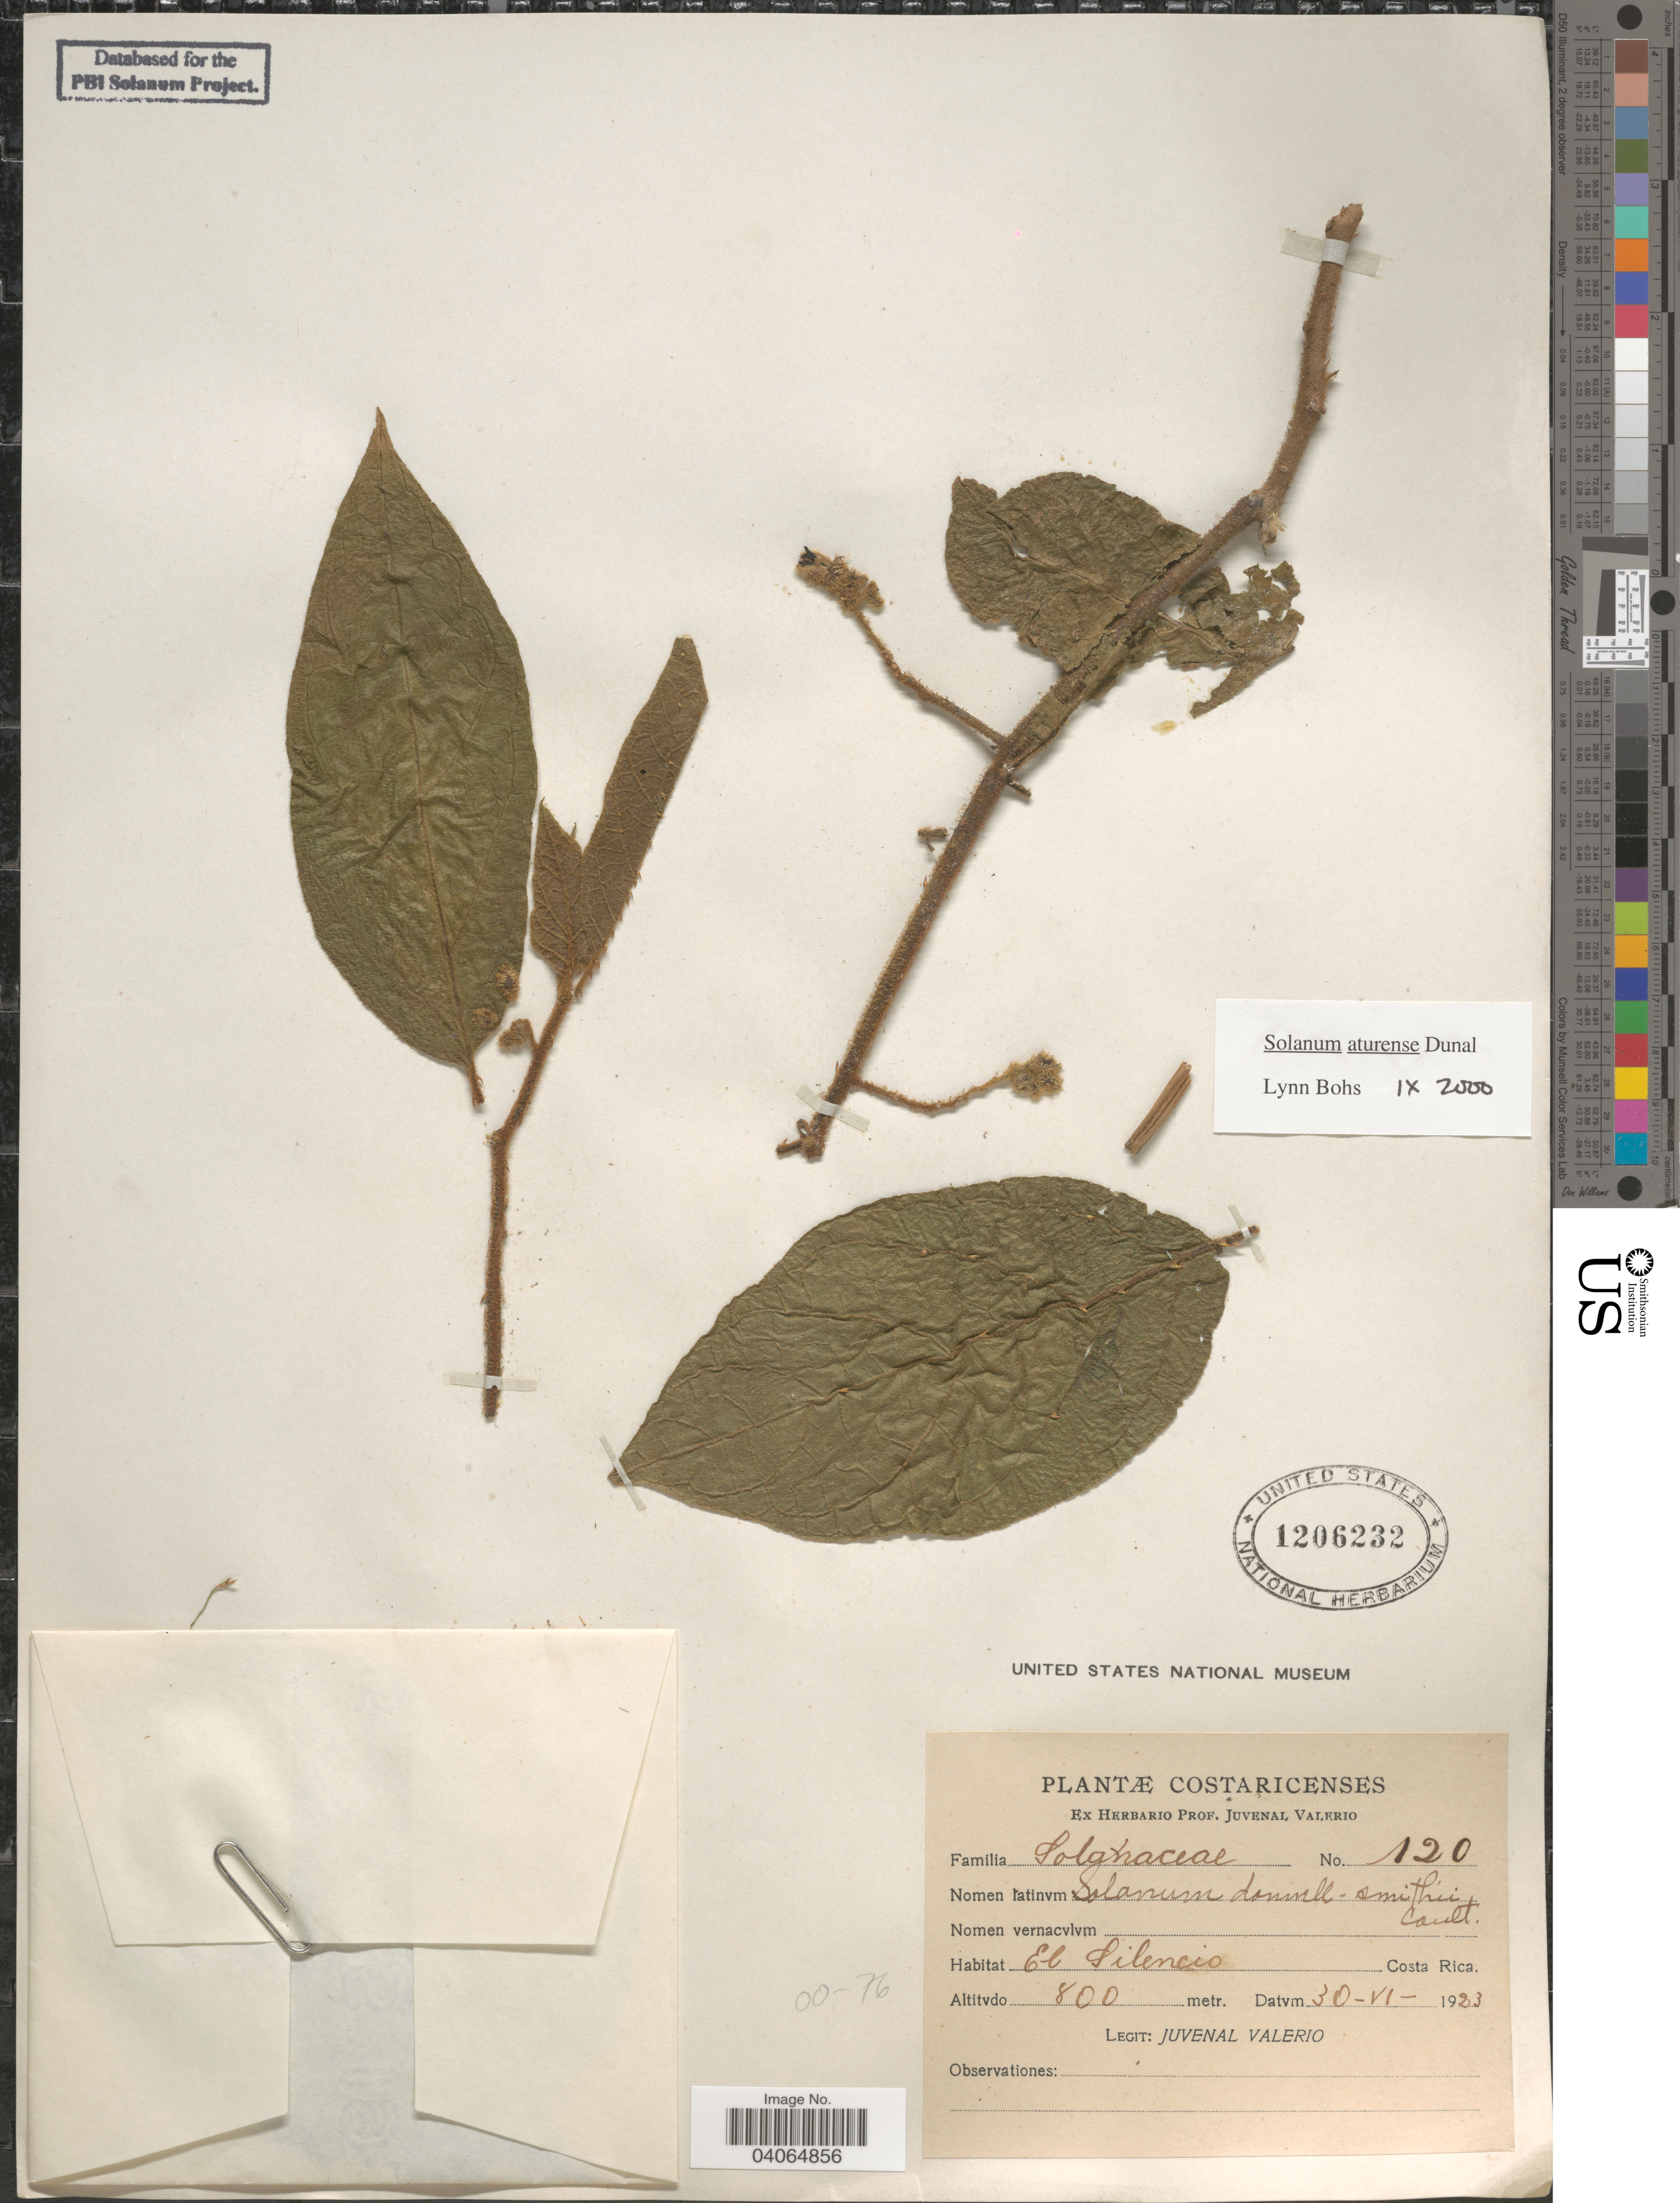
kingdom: Plantae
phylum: Tracheophyta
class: Magnoliopsida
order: Solanales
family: Solanaceae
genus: Solanum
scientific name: Solanum aturense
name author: Humb. & Bonpl. ex Dunal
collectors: J. Valerio R.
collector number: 120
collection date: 1923-06-30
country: Costa Rica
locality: El Silencio.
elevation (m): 800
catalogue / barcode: US 1206232